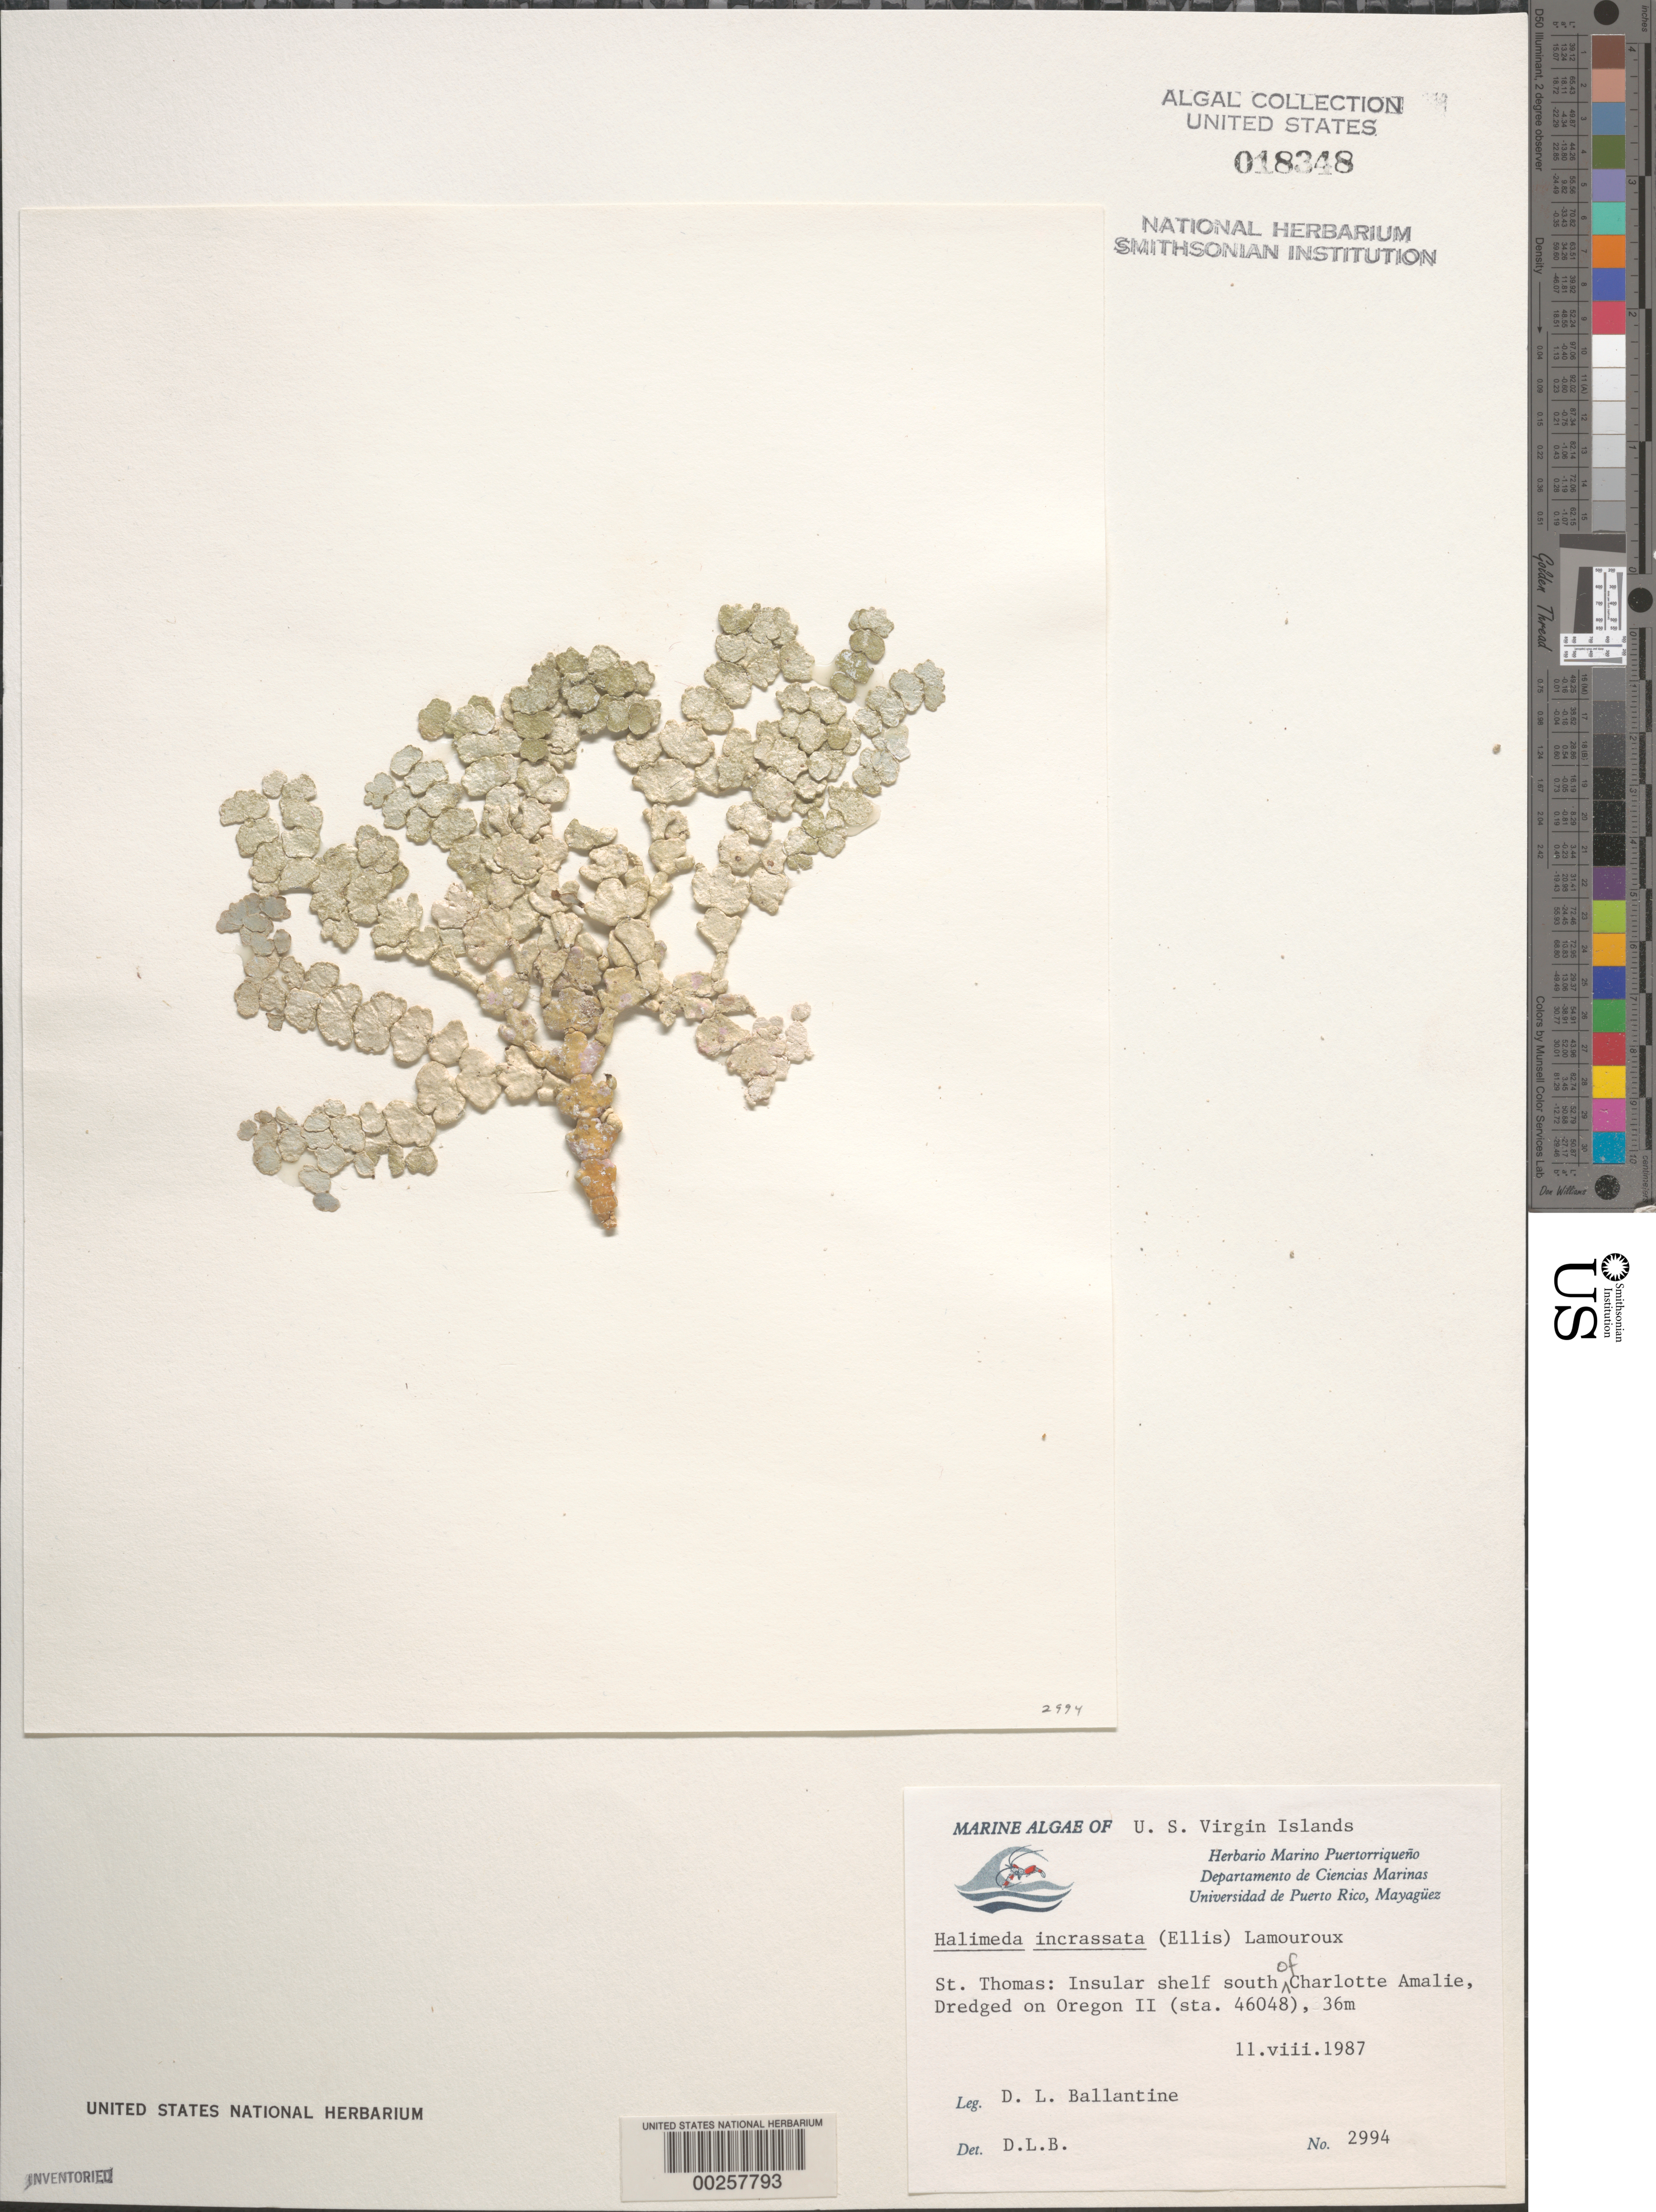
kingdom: Plantae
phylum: Chlorophyta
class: Ulvophyceae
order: Bryopsidales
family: Halimedaceae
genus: Halimeda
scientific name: Halimeda incrassata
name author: (J. Ellis) J.V.Lamouroux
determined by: Ballantine, D. L.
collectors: D.L. Ballantine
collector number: DLB 2994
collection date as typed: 11 Aug 1987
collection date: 1987-08-11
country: U.S. Virgin Islands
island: St. Thomas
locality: South of Charlotte Amalie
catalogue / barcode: US 18348